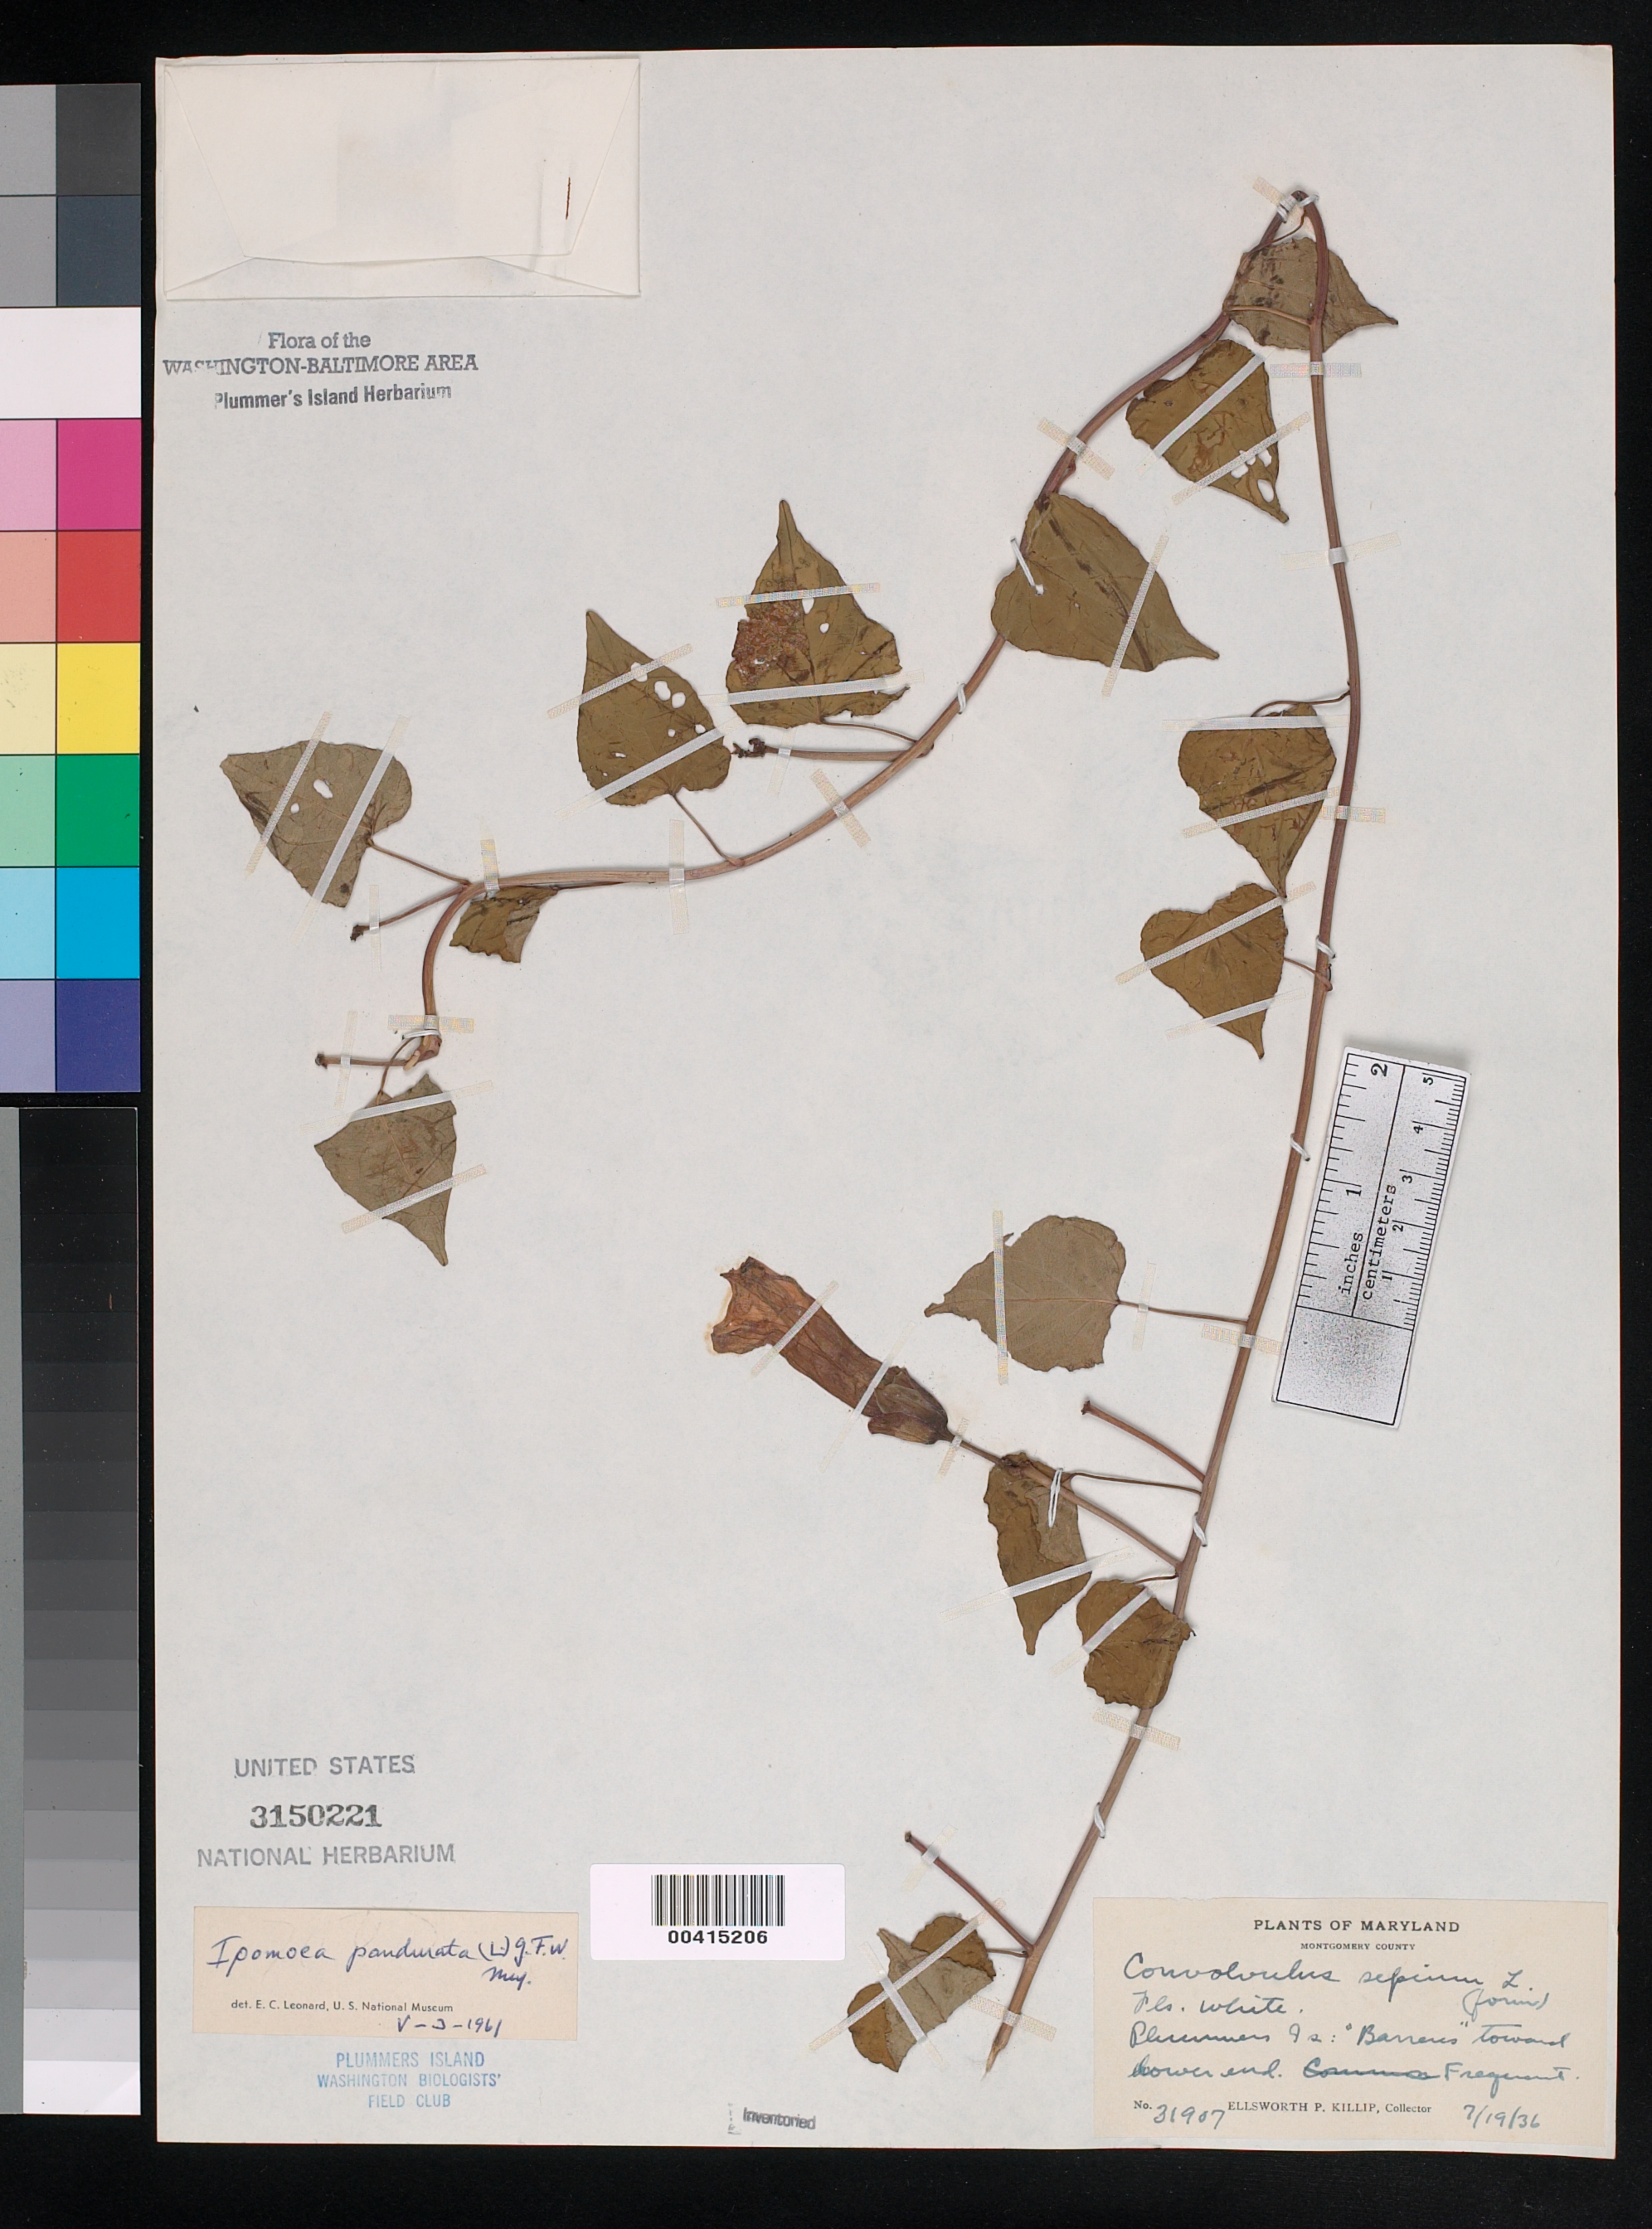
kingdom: Plantae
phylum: Tracheophyta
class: Magnoliopsida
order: Solanales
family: Convolvulaceae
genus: Ipomoea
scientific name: Ipomoea pandurata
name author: (L.) G. Mey.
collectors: E. P. Killip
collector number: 31907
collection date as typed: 19 Jul 1936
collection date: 1936-07-19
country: United States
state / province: Maryland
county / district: Montgomery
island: Plummers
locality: Plummer's Island; "barrens" toward lower end C. & O. Canal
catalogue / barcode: US 3150221